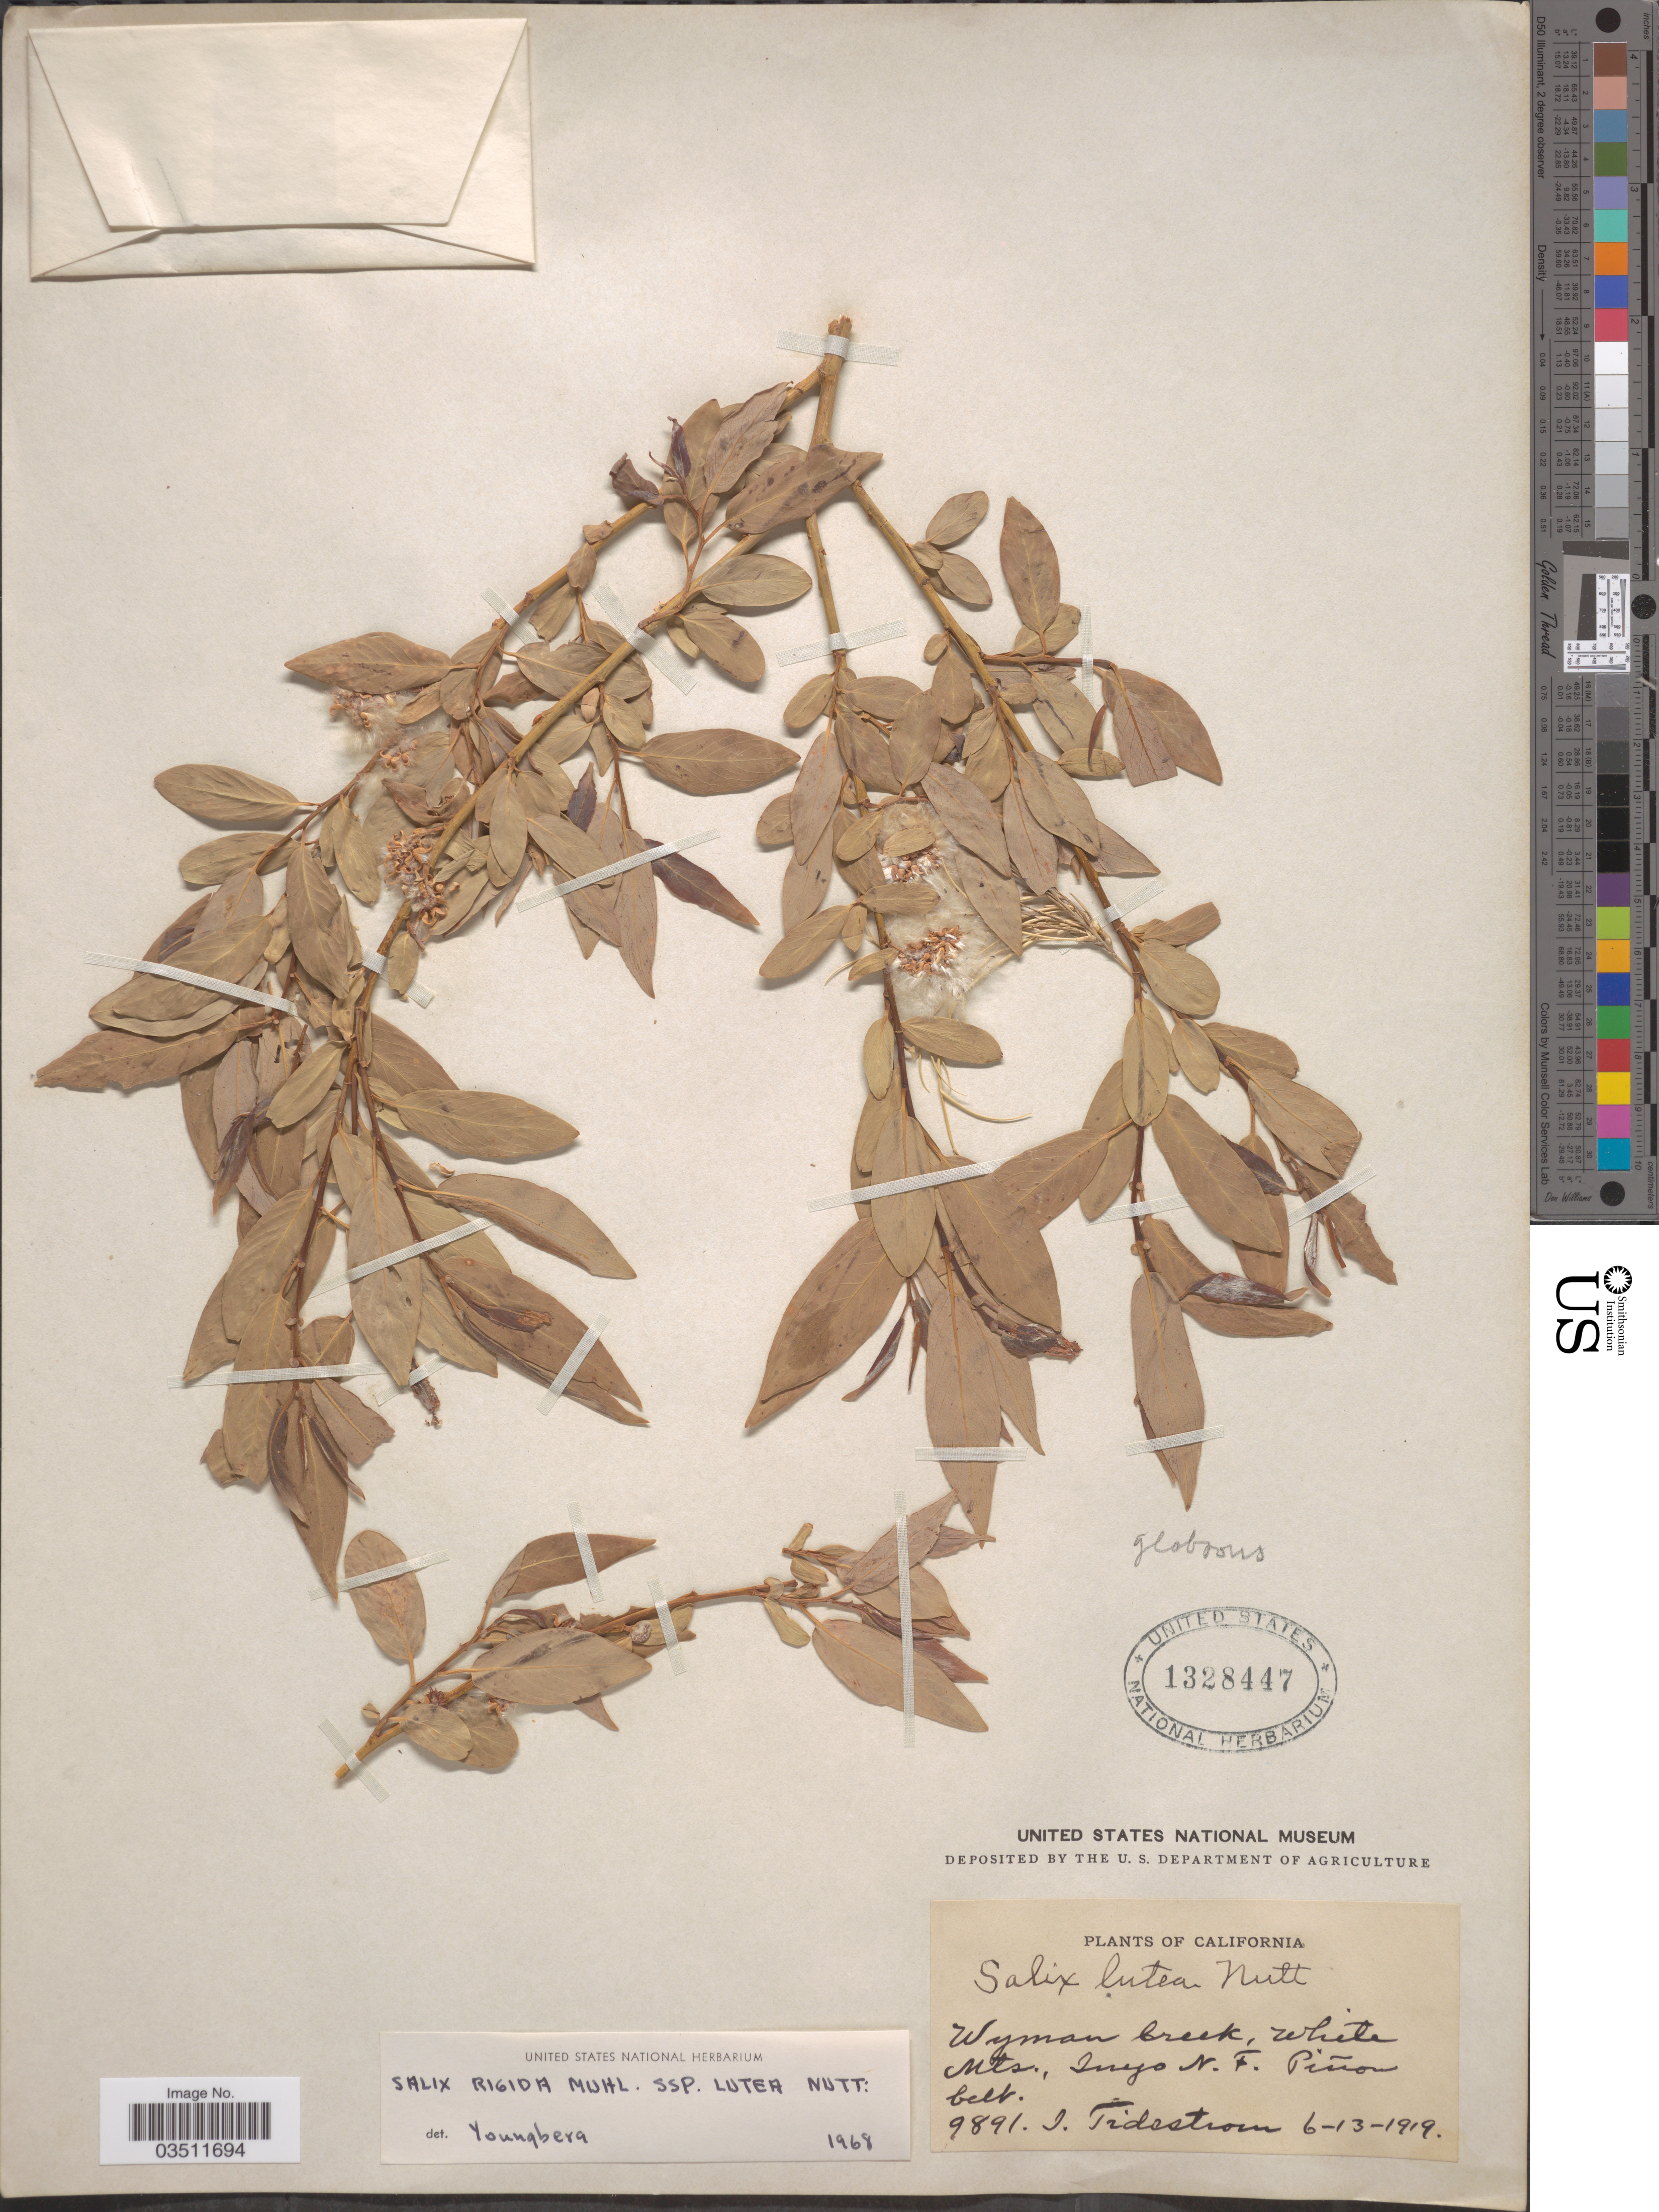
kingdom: Plantae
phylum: Tracheophyta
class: Magnoliopsida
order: Malpighiales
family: Salicaceae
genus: Salix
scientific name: Salix lutea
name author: Nutt.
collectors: I. F. Tidestrom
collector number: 9891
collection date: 1919-06-13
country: United States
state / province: California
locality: Wyman Creek, White Mts., Inyo N. F. Piñon belt.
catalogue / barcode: US 1328447